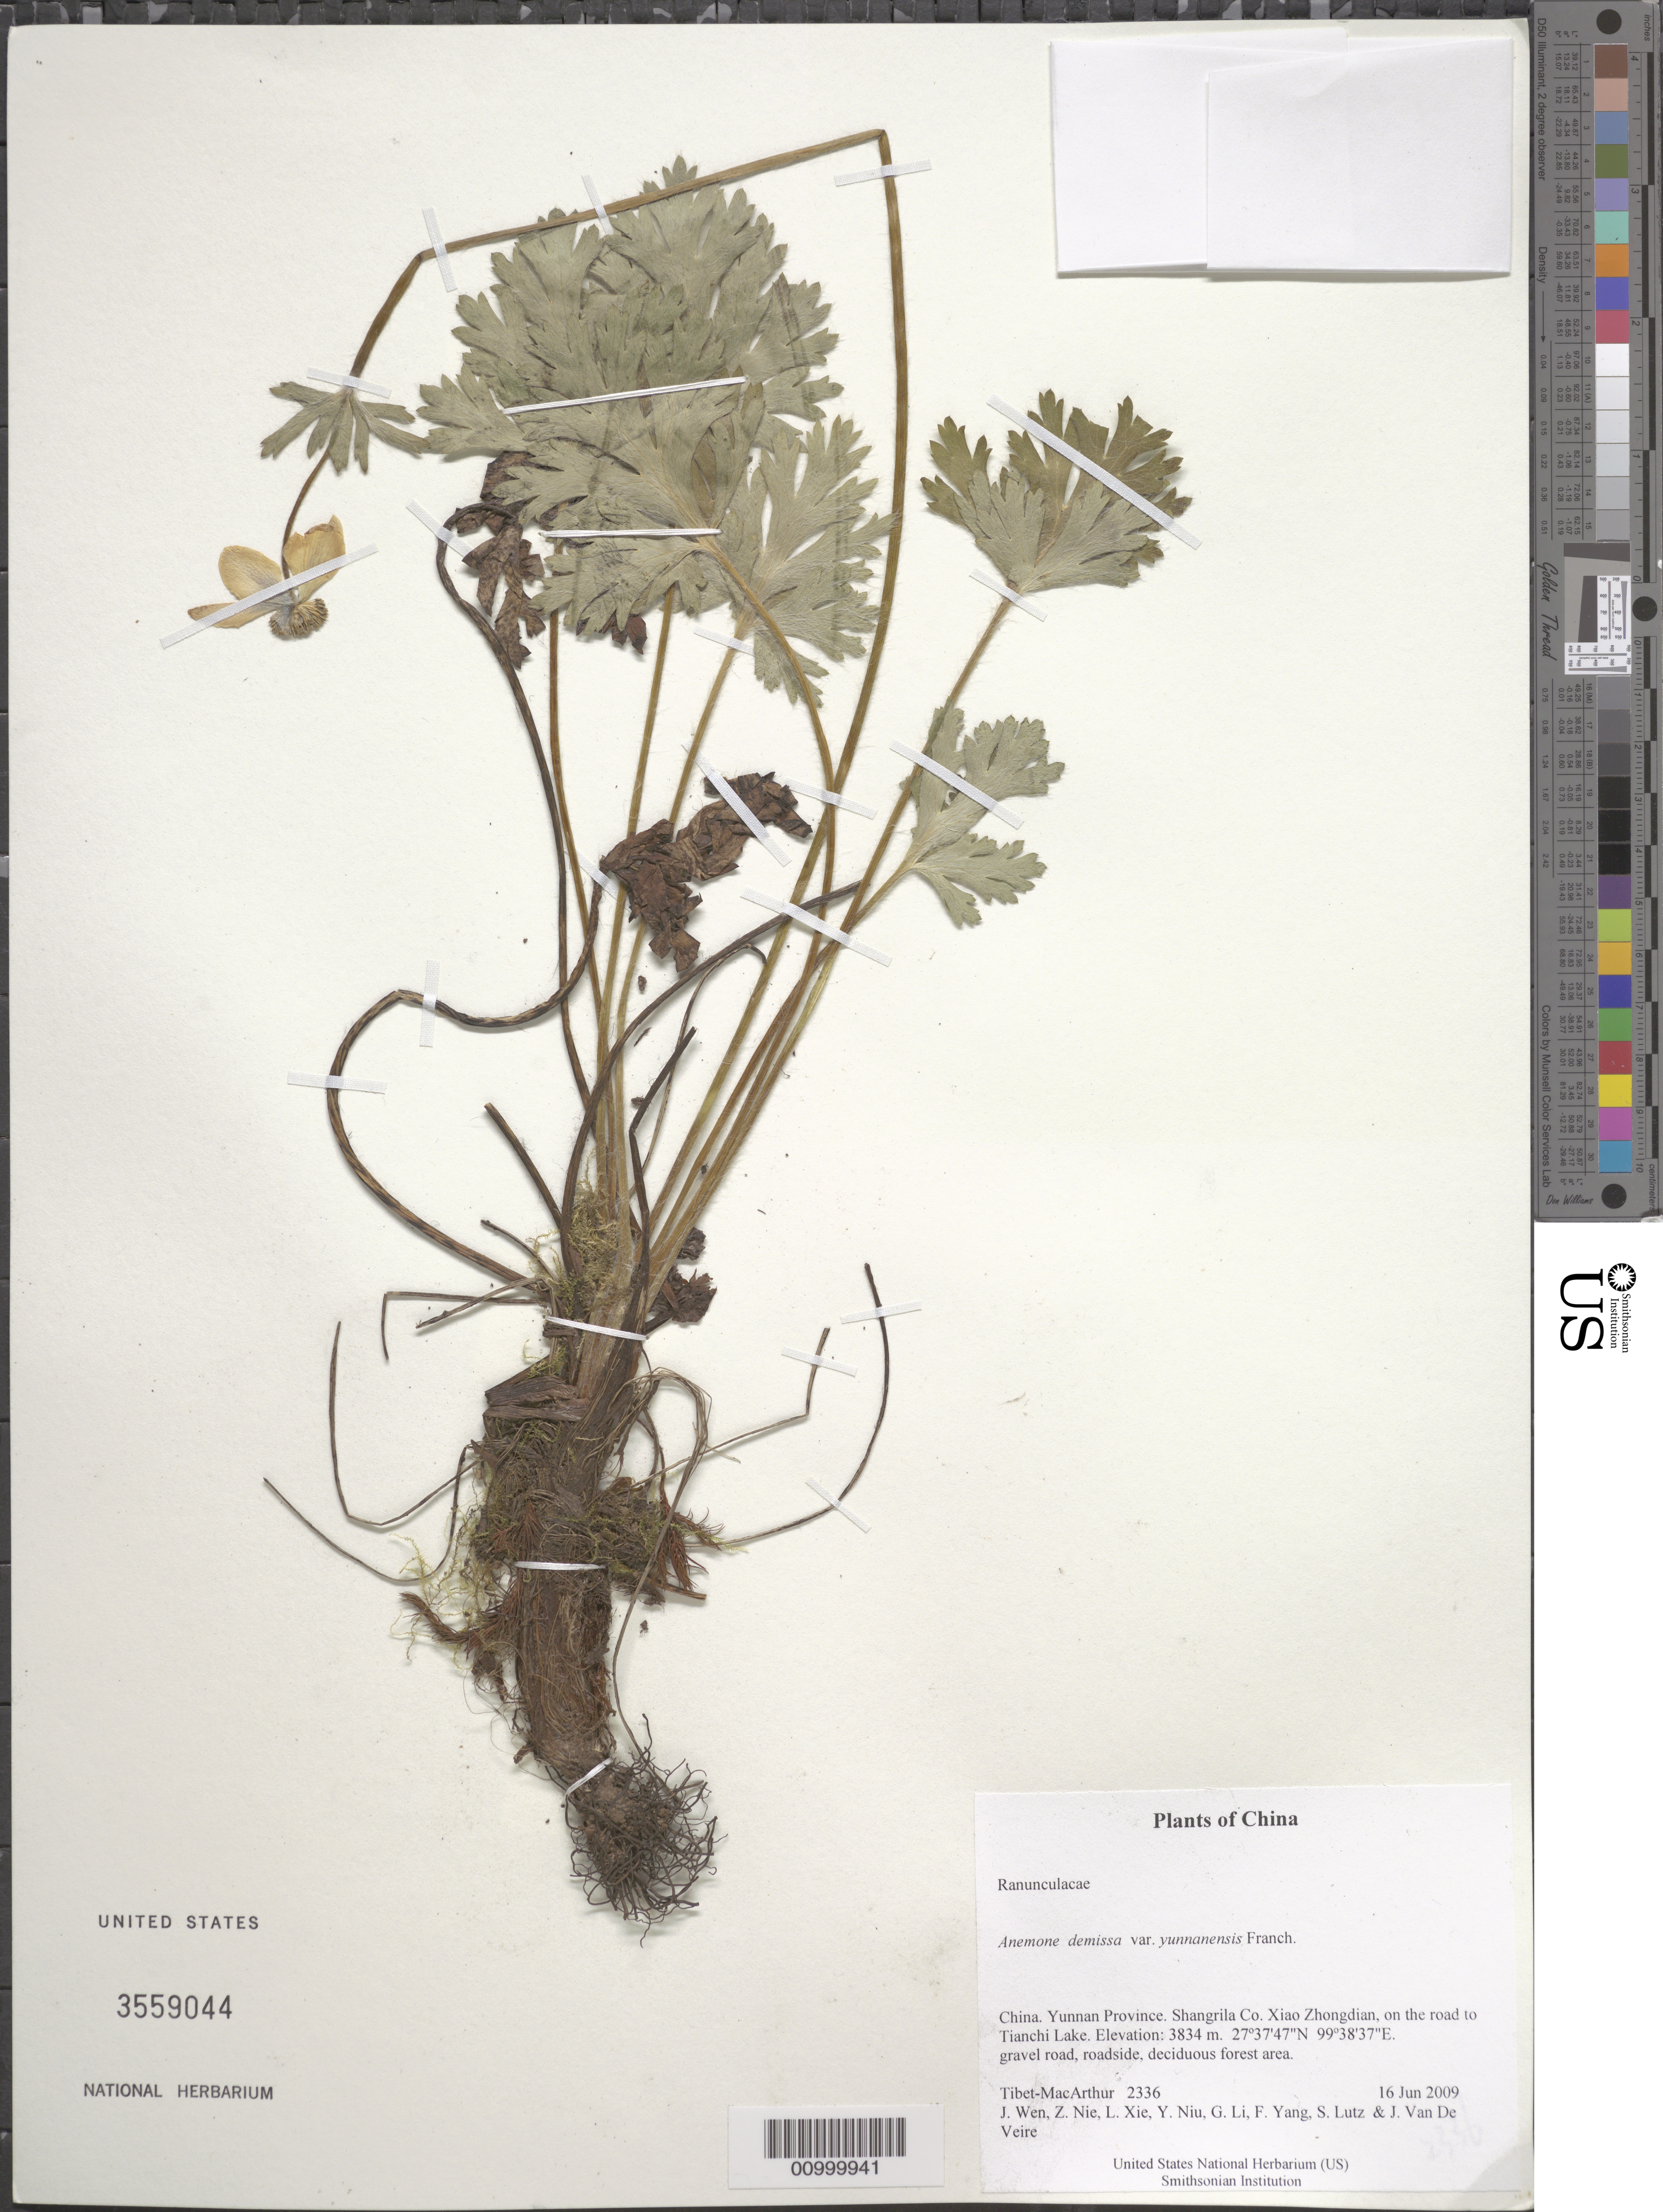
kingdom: Plantae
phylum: Tracheophyta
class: Magnoliopsida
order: Ranunculales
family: Ranunculaceae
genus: Anemone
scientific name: Anemone demissa var. yunnanensis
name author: Franch.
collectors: Tibet-MacArthur, J. Wen, Z. Nie, L. Xie, Y. Niu, G. Li, F. Yang, S. Lutz & J. Van De Veire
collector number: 2336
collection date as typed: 16 Jun 2009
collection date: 2009-06-16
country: China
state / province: Yunnan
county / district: Shangrila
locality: Xiao Zhongdian, on the road to Tianchi Lake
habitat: gravel road, roadside, deciduous forest area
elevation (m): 3834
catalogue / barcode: US 3559044